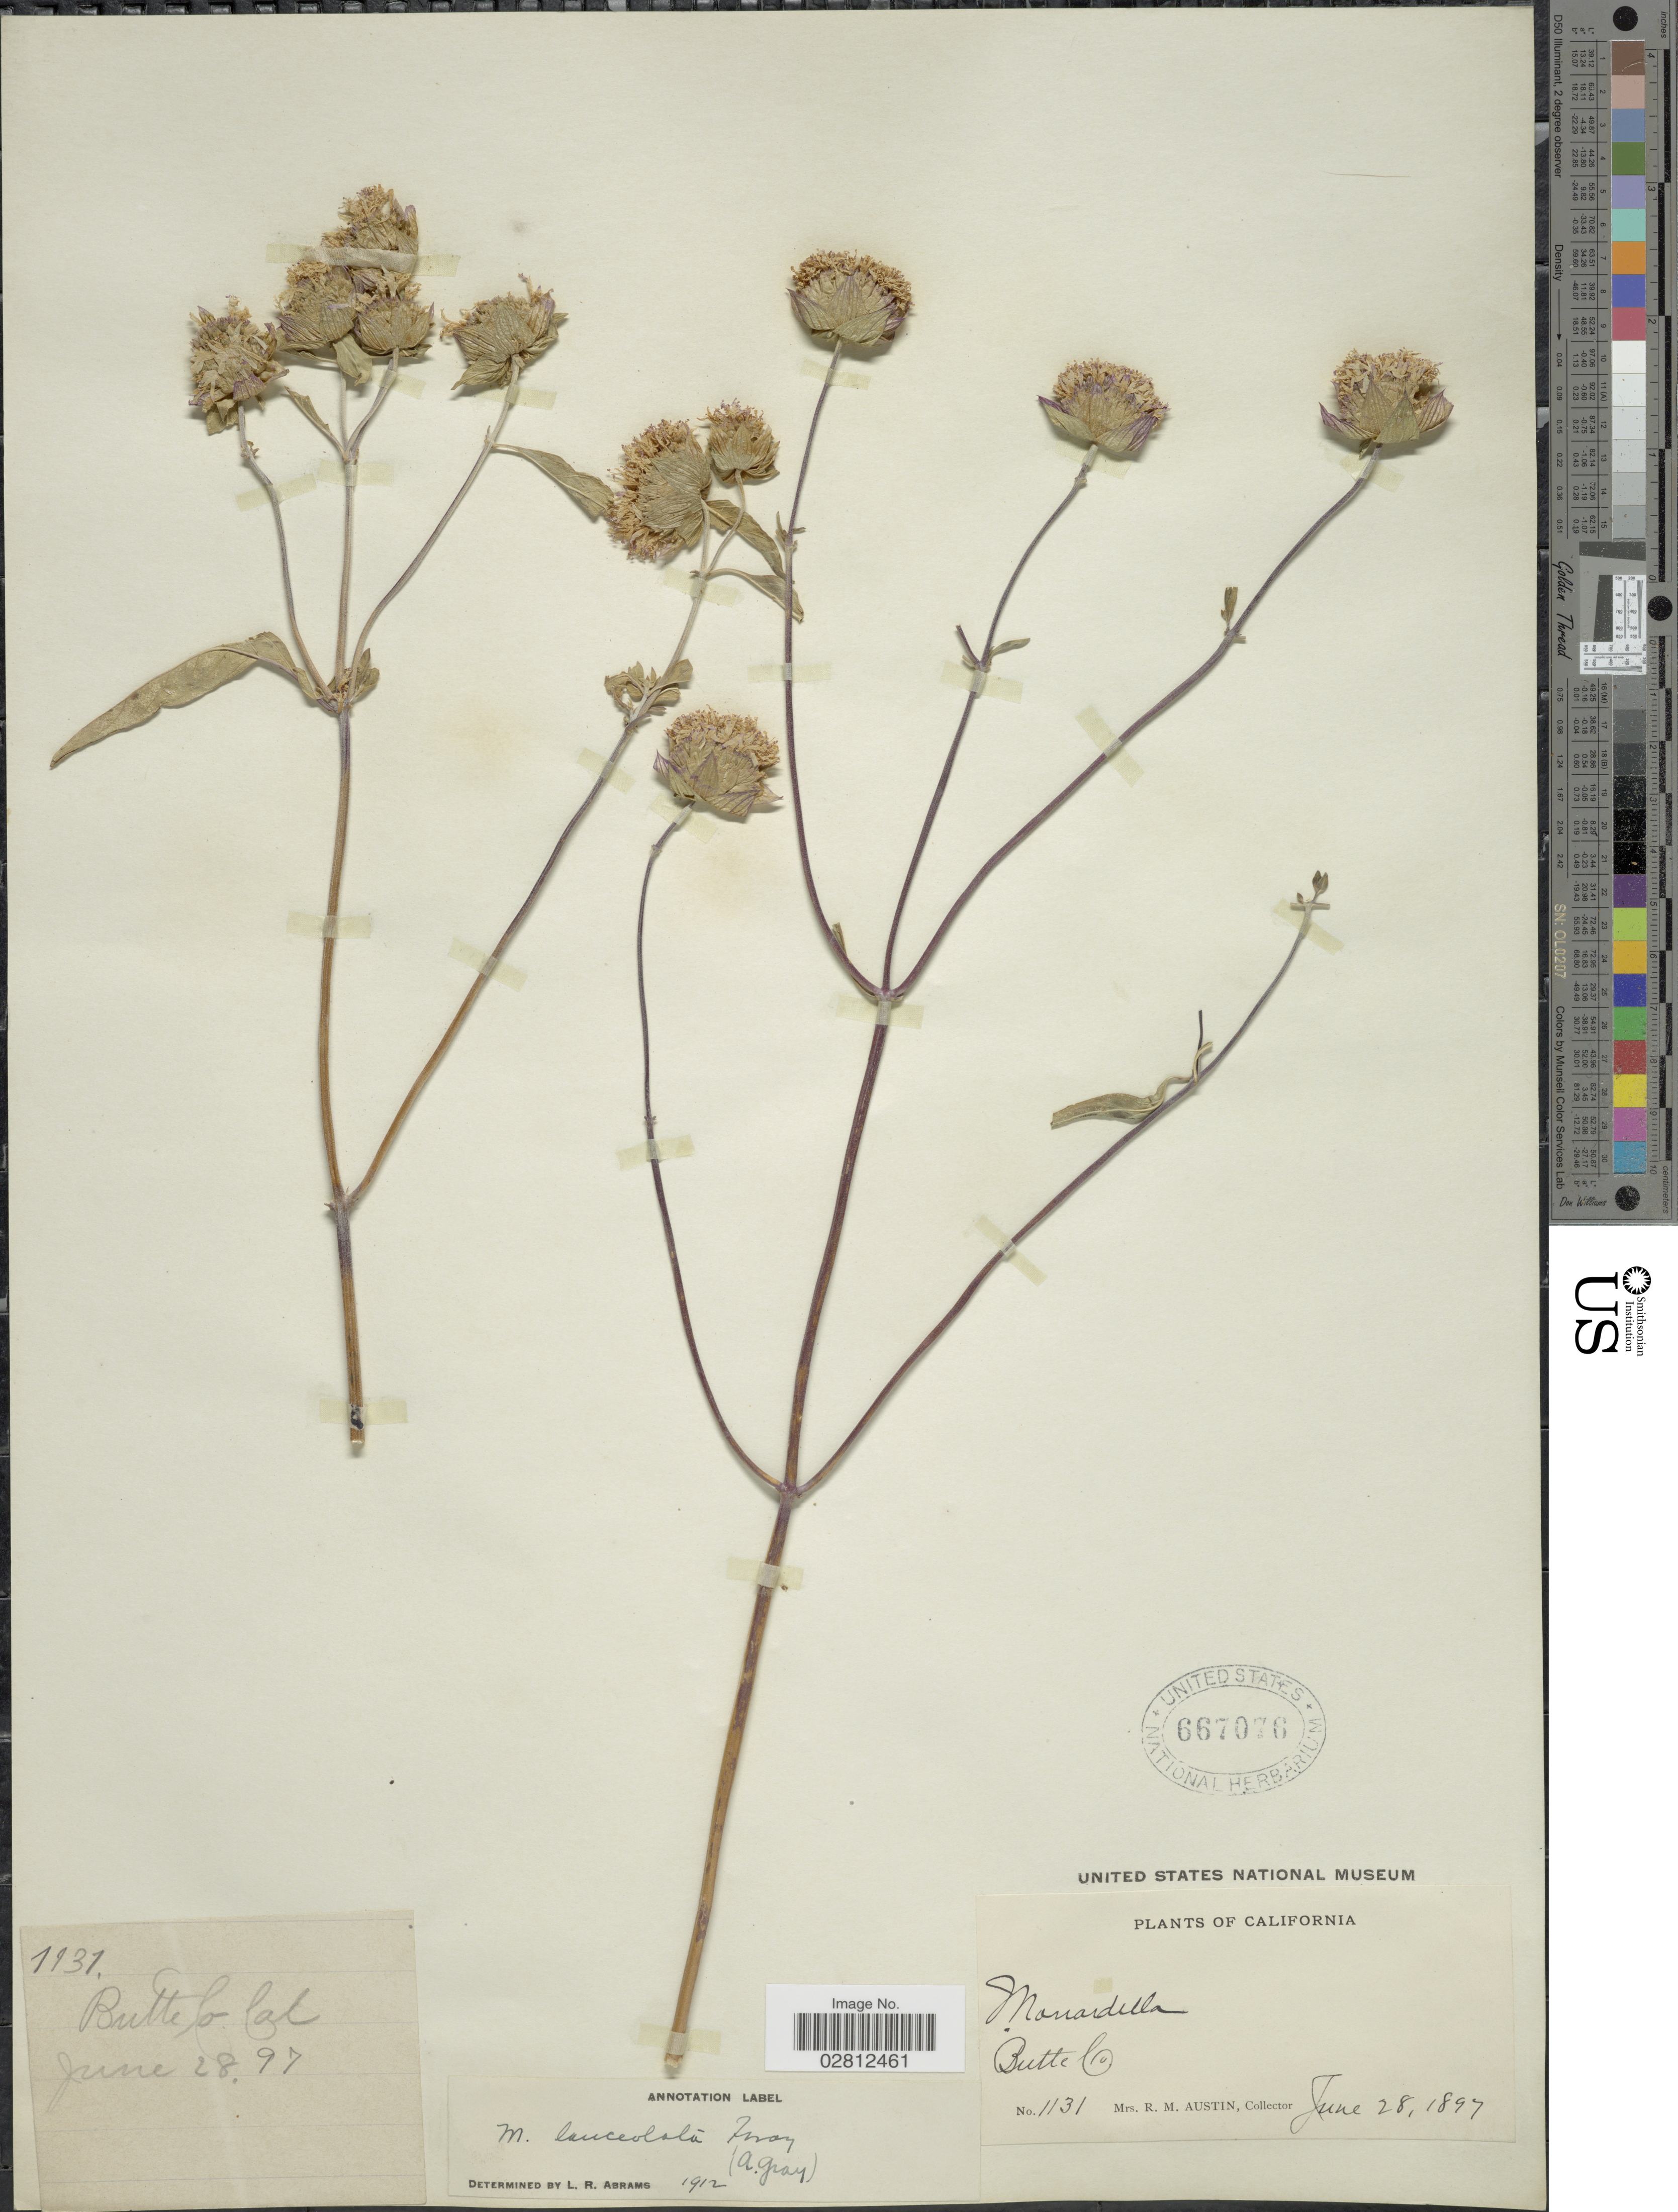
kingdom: Plantae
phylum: Tracheophyta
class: Magnoliopsida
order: Lamiales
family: Lamiaceae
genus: Monardella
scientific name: Monardella lanceolata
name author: A. Gray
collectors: R. Austin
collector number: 1131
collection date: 1897-06-28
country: United States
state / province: California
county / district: Butte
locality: Butte Co., Cal.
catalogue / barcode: US 667076